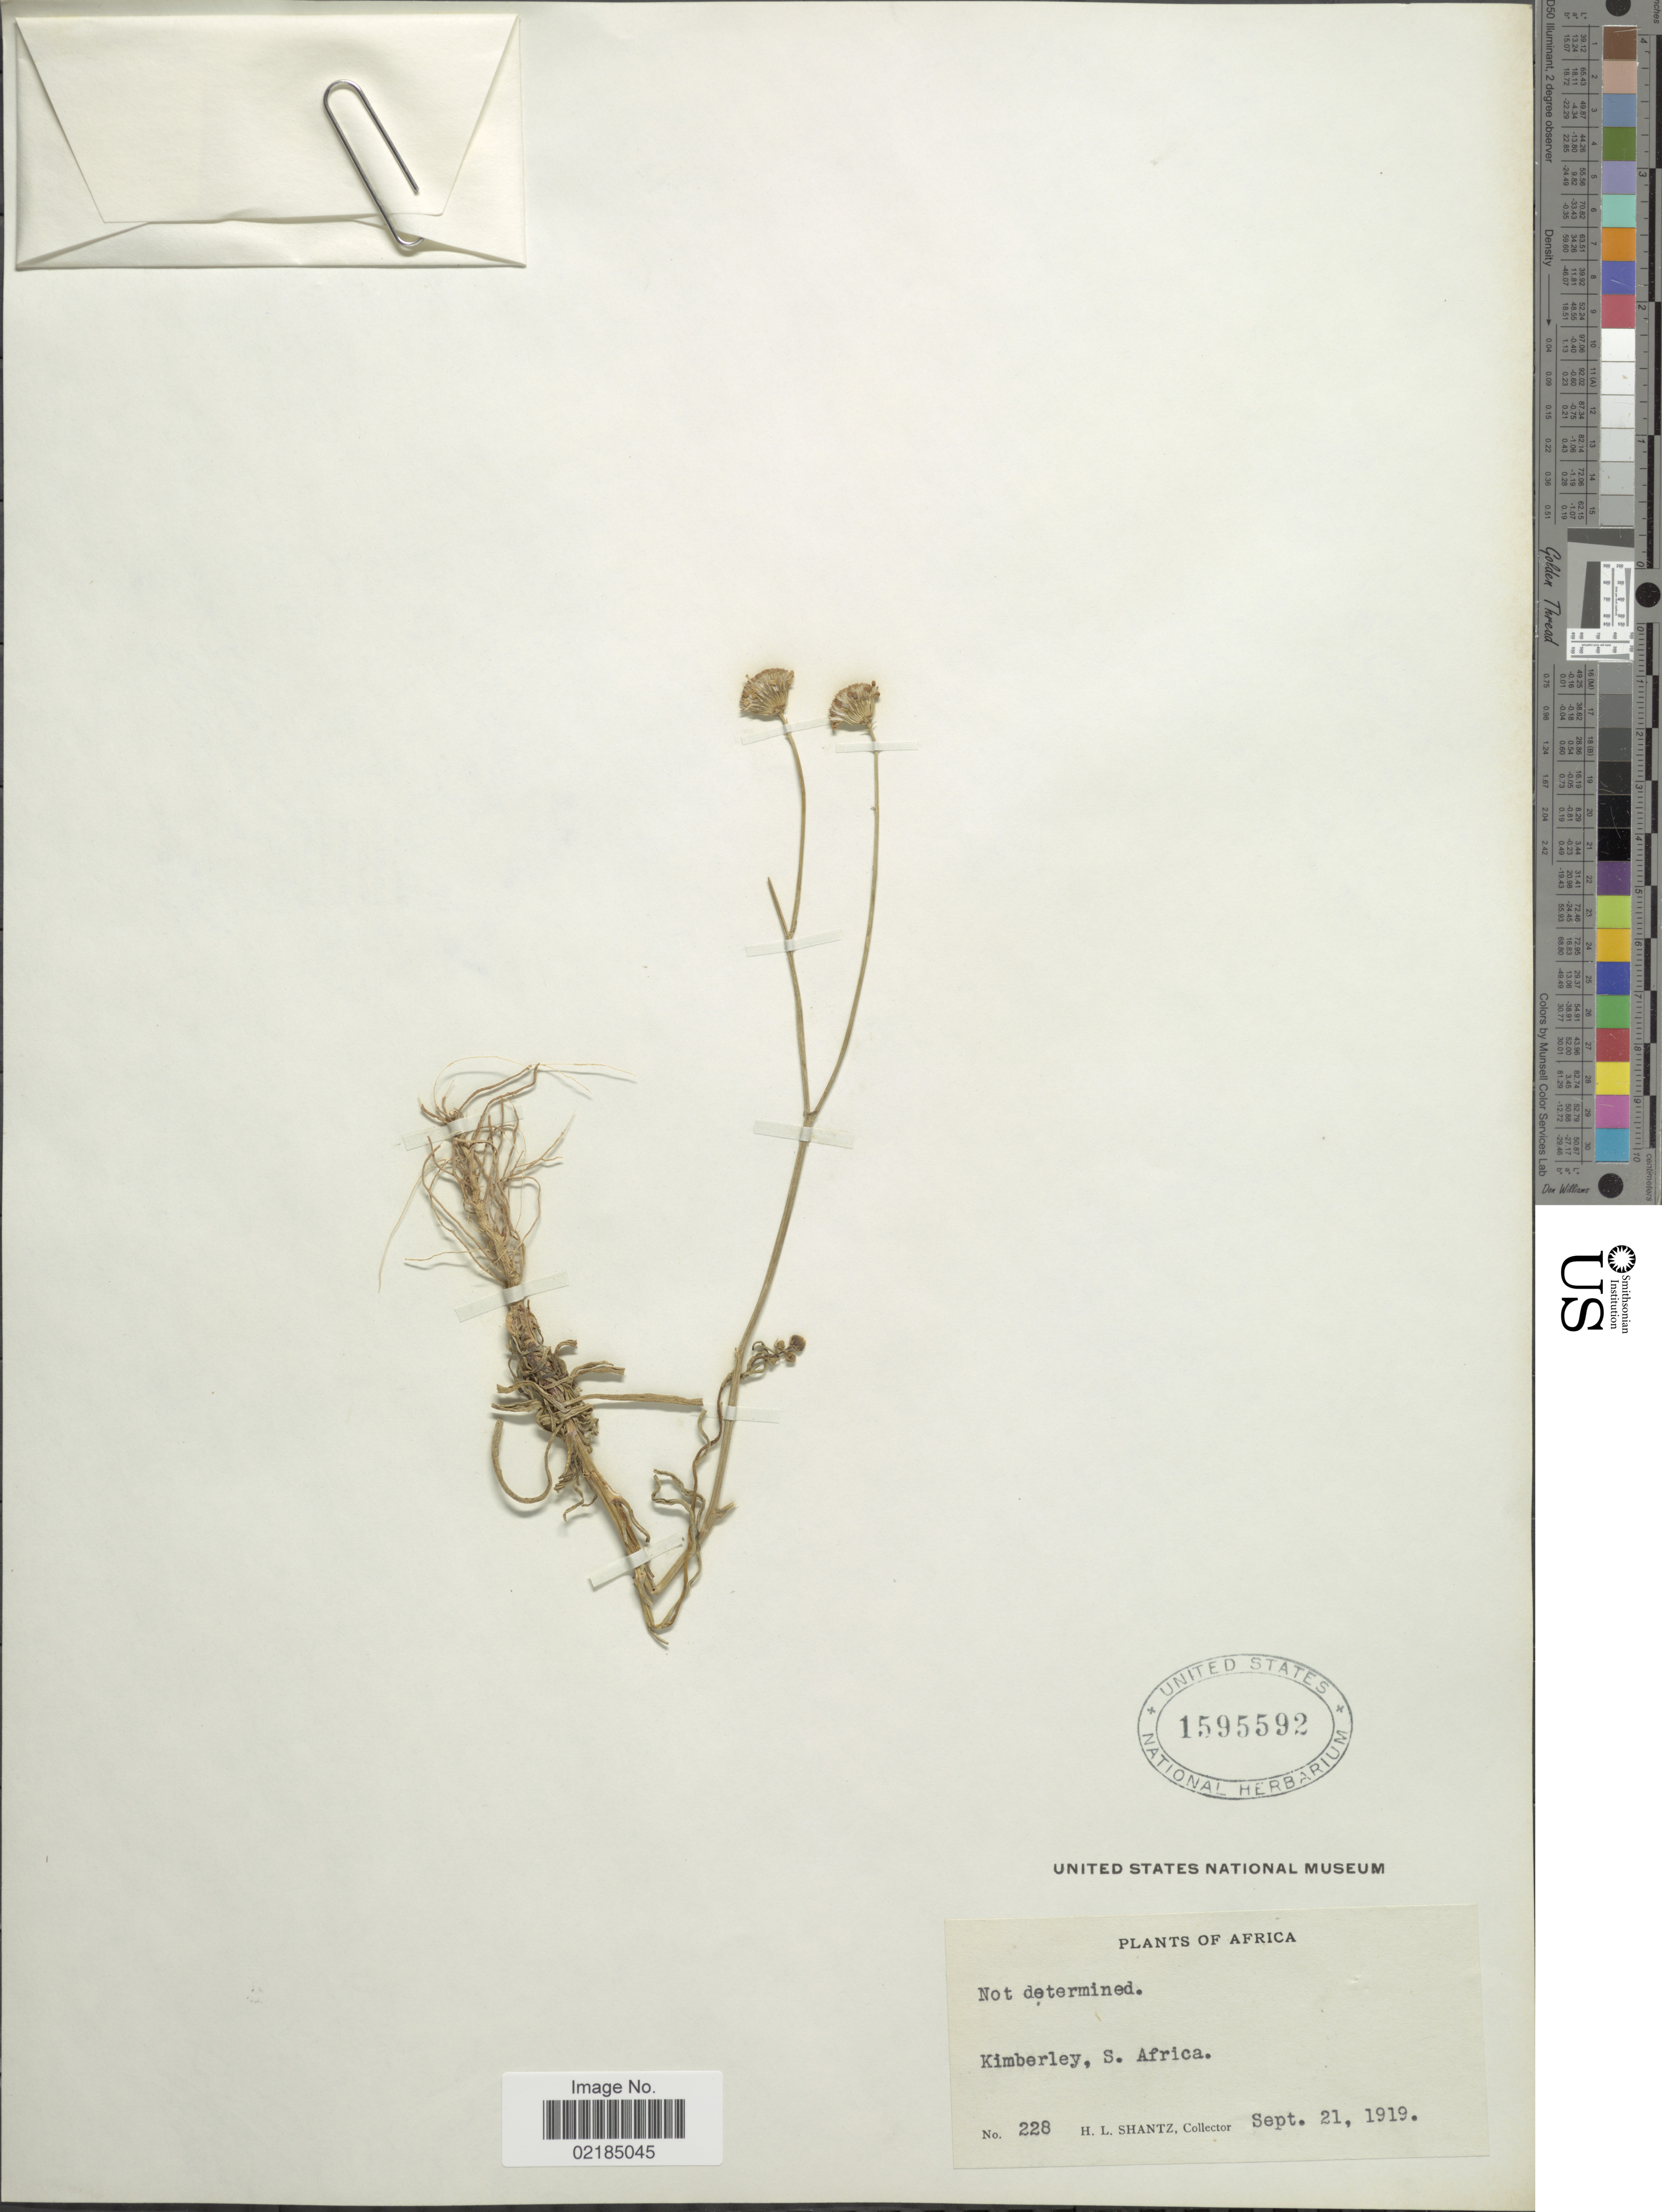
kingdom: Plantae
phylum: Tracheophyta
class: Magnoliopsida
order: Asterales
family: Asteraceae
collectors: H. Shantz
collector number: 228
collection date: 1919-09-21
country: South Africa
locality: Kimberley, S. Africa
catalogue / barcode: US 1595592